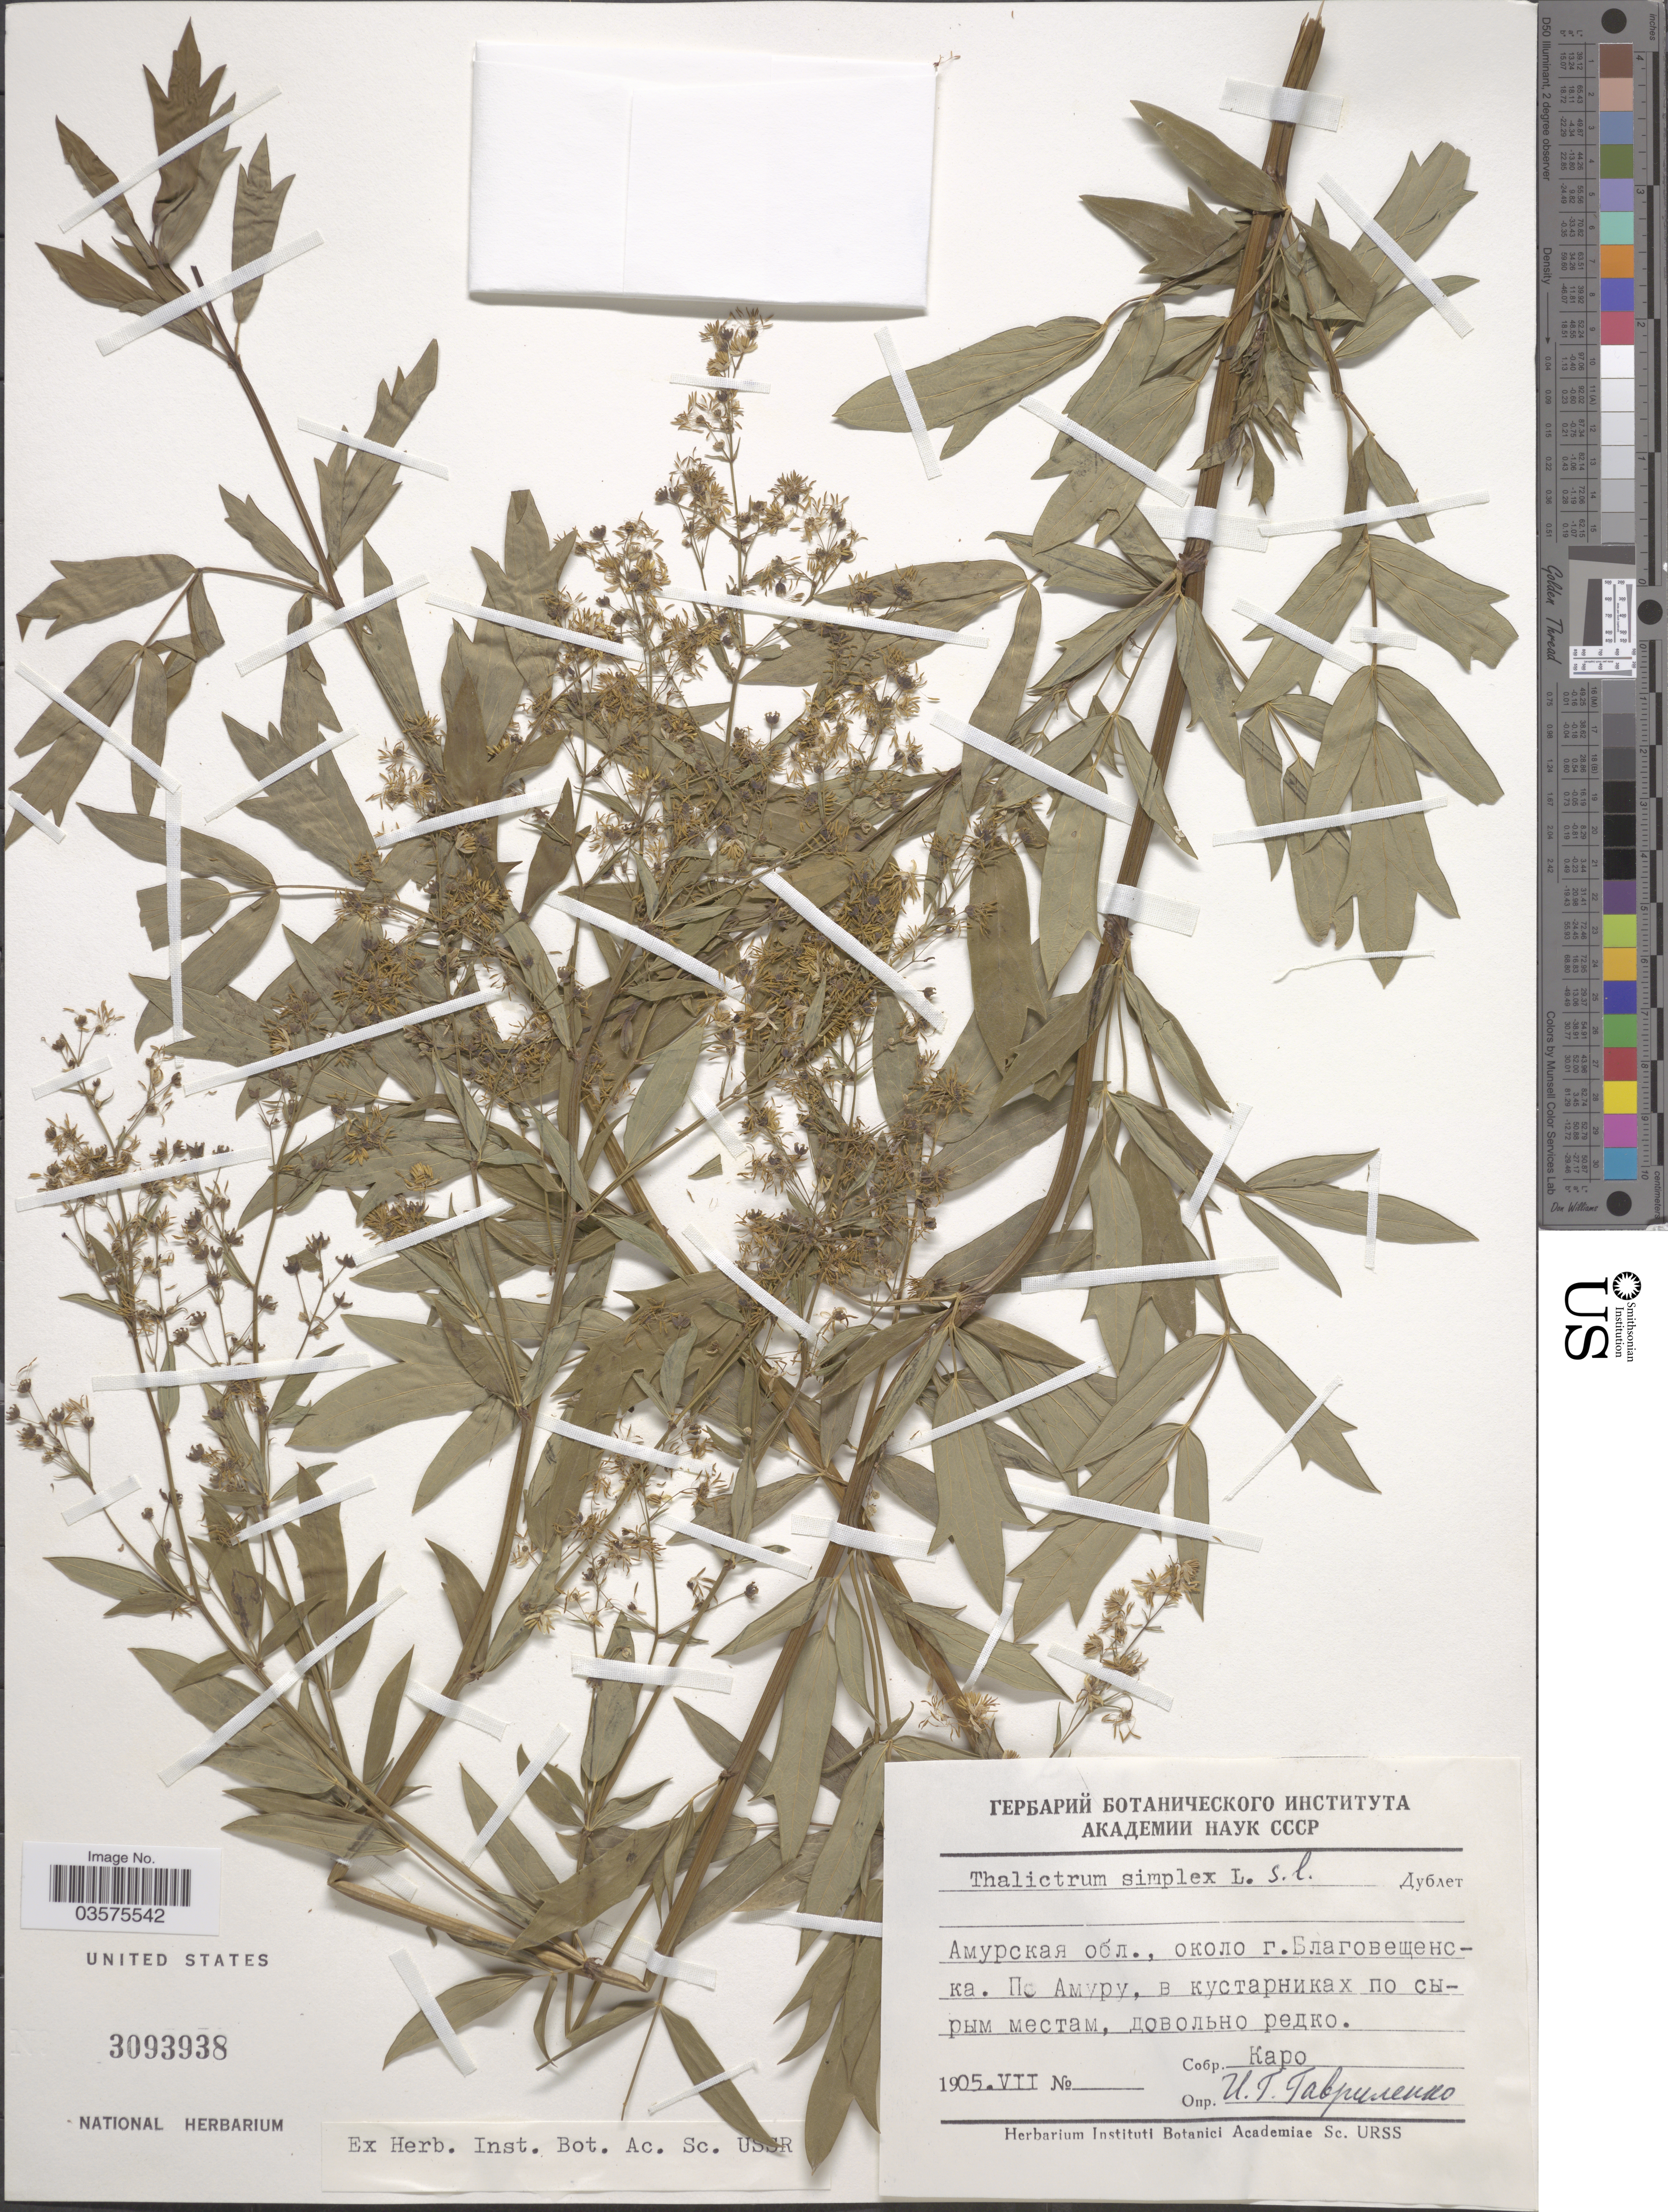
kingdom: Plantae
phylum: Tracheophyta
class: Magnoliopsida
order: Ranunculales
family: Ranunculaceae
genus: Thalictrum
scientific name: Thalictrum simplex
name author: L.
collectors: X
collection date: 1905-07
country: Russian Federation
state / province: Amur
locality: Along River Amur, near Balgoveshchensk.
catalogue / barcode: US 3093938